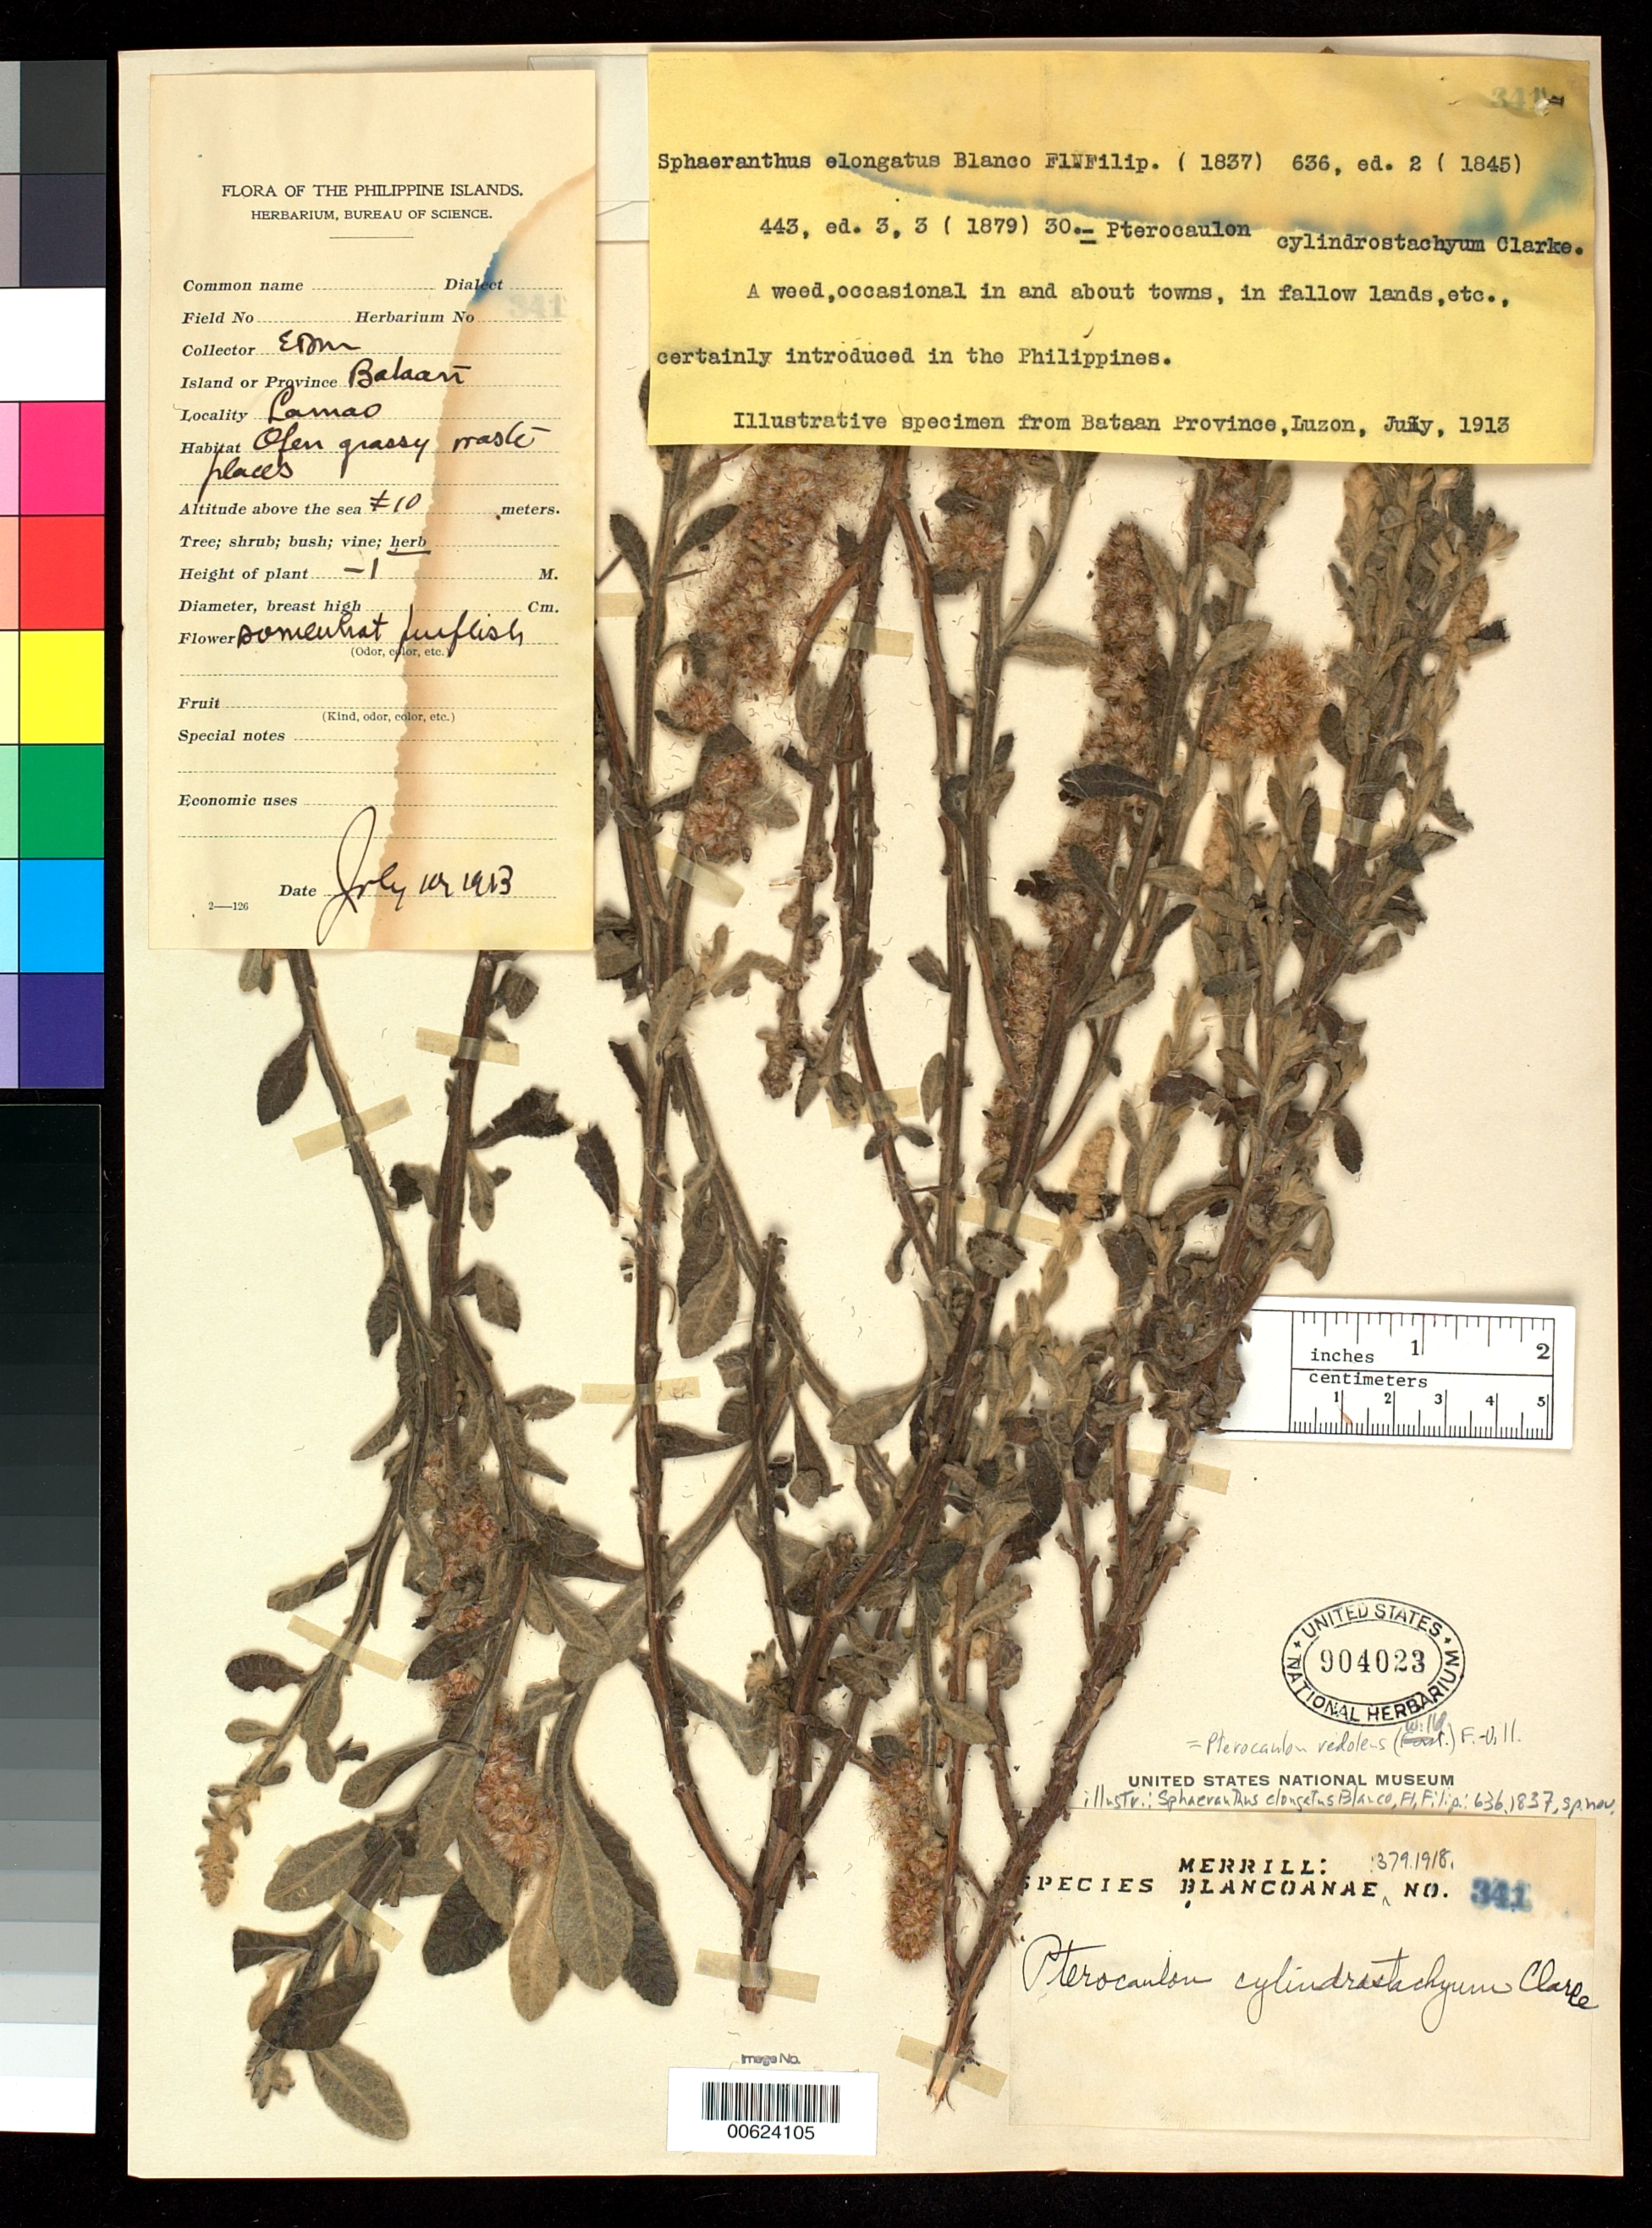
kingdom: Plantae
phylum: Tracheophyta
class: Magnoliopsida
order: Asterales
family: Asteraceae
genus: Pterocaulon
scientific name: Pterocaulon redolens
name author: (G. Forst. ex Willd.) Benth. ex Fern.-Vill.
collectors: E. D. Merrill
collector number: Sp. Blancoan. 0341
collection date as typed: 10 Jul 1913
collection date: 1913-07-10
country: Philippines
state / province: Central Luzon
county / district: Bataan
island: Luzon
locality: Lamao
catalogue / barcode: US 904023